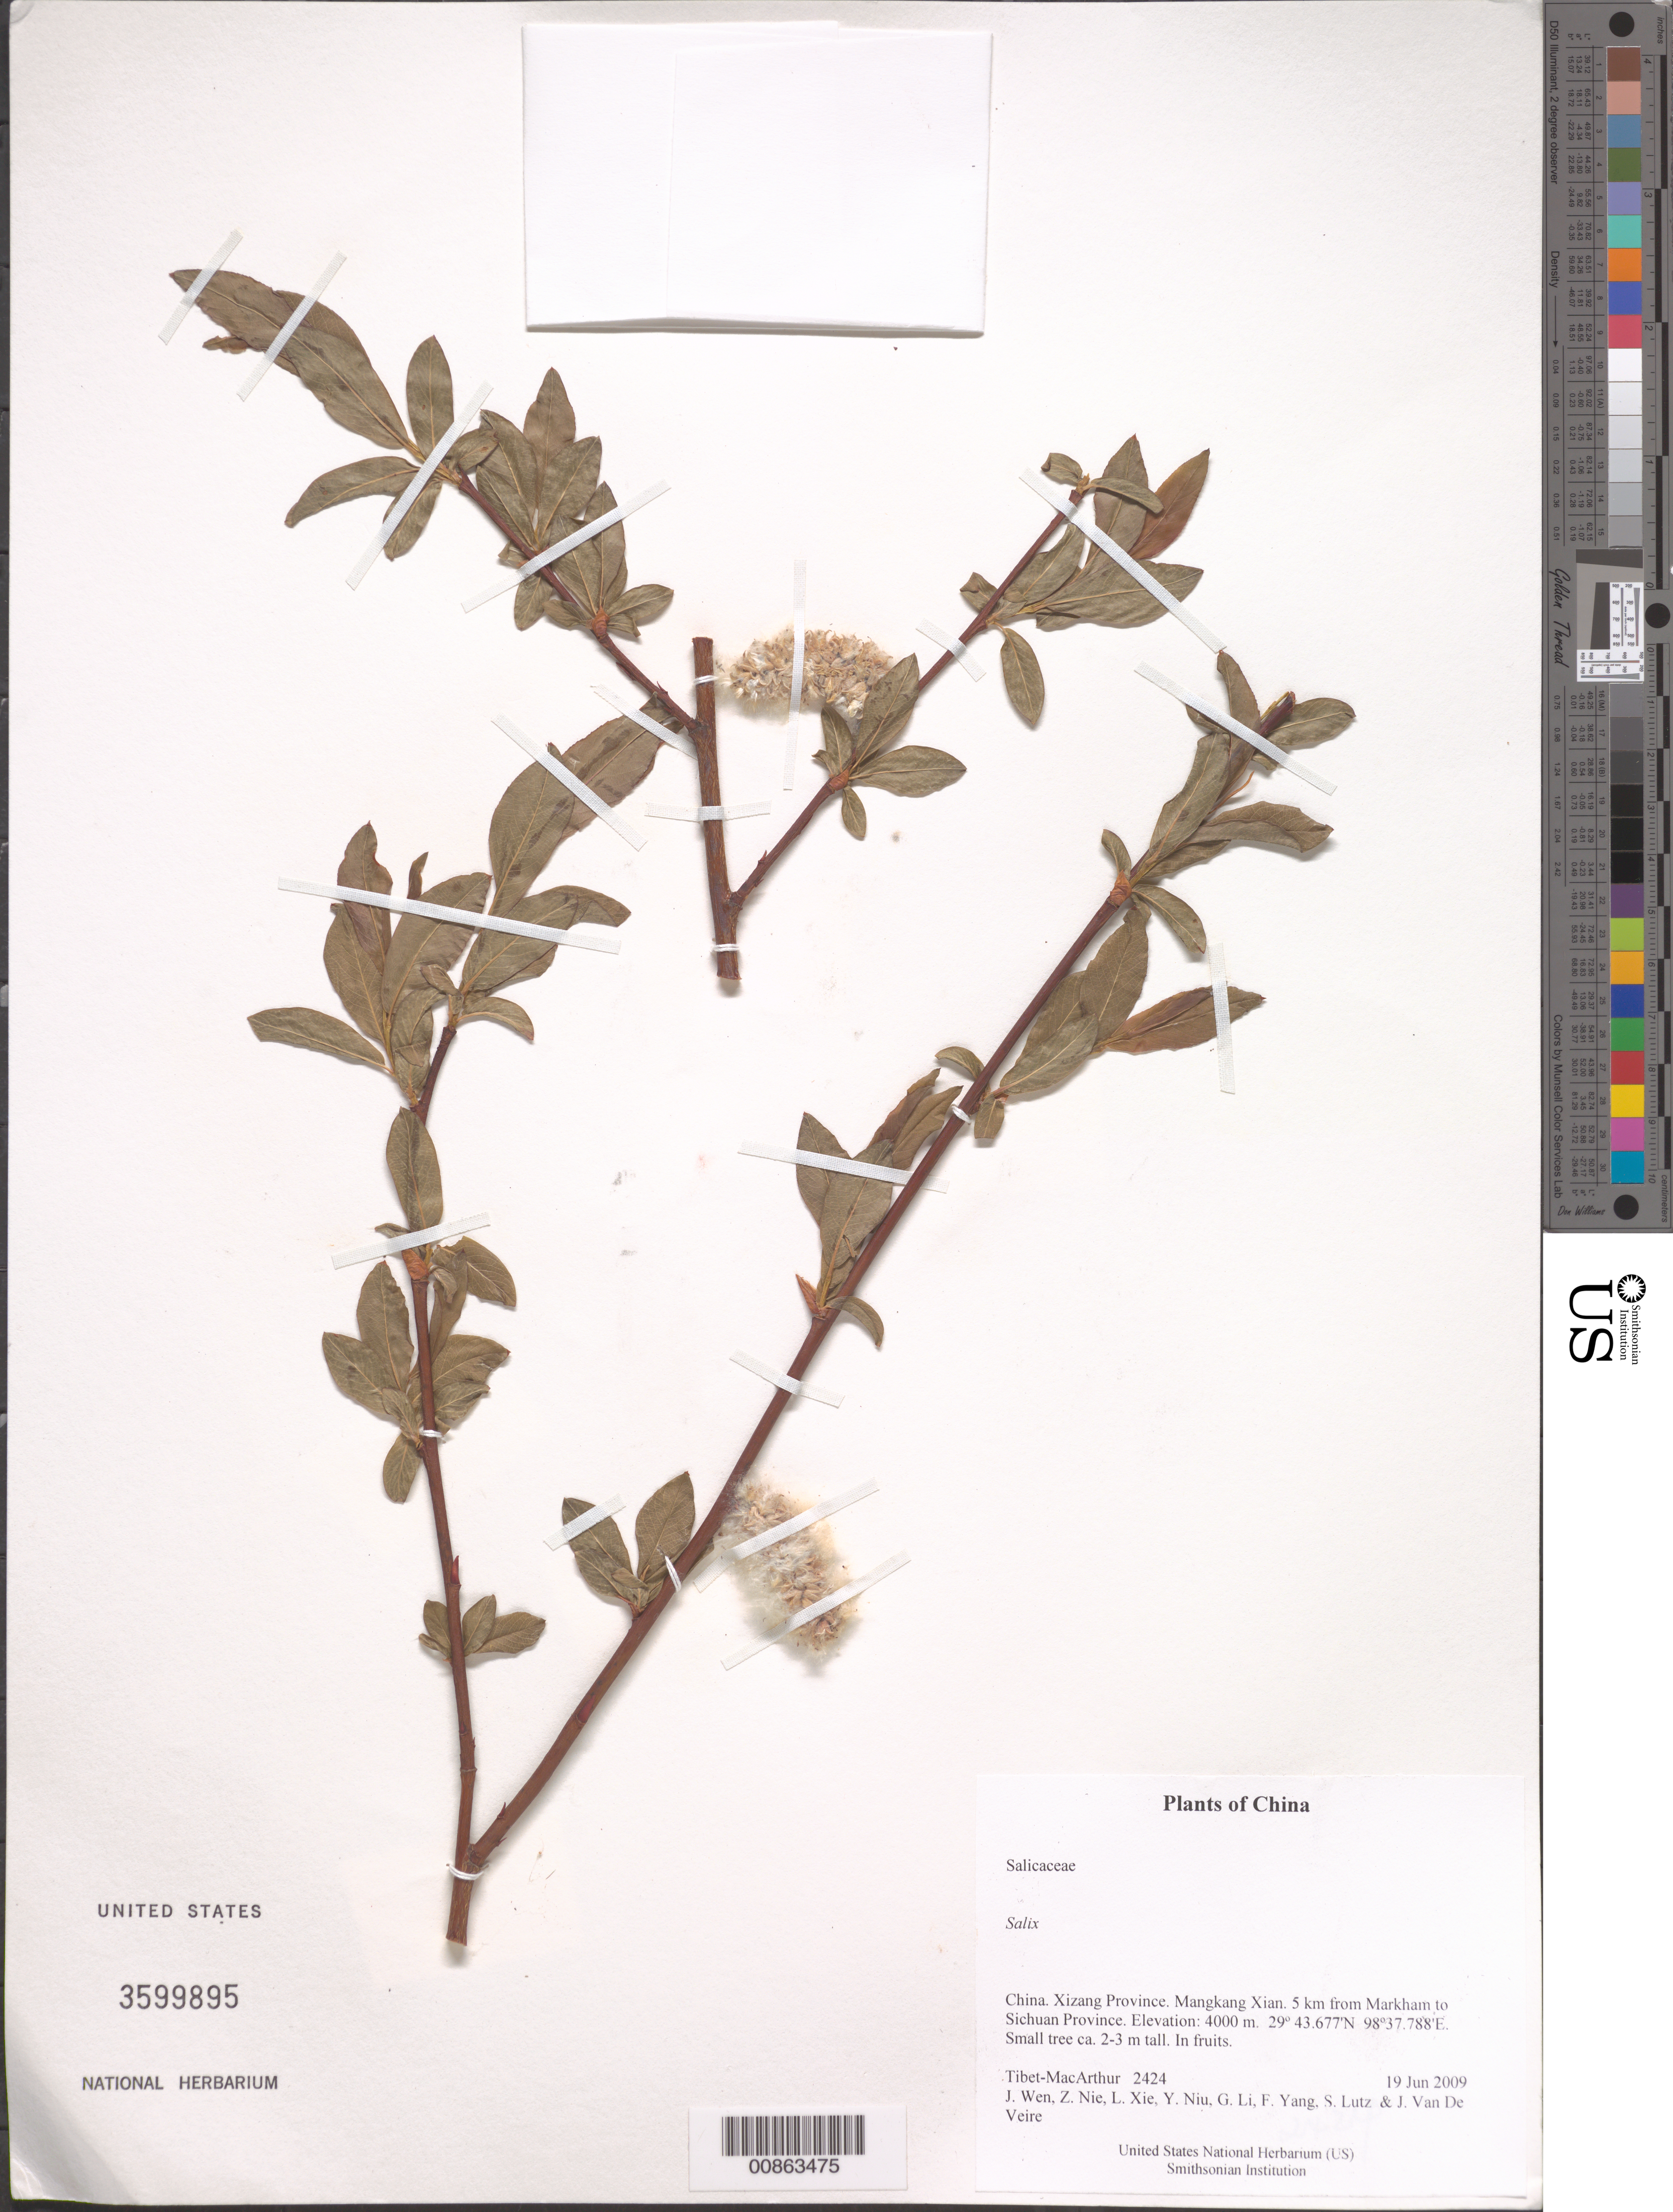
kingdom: Plantae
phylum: Tracheophyta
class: Magnoliopsida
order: Malpighiales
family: Salicaceae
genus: Salix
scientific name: Salix sp.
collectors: Tibet-MacArthur, J. Wen, Z. Nie, L. Xie, Y. Niu, G. Li, F. Yang, S. Lutz & J. Van De Veire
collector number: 2424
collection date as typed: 19 Jun 2009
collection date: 2009-06-19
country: China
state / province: Xizang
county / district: Mangkang Xian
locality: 5 km from Markham to Sichuan Province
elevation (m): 4000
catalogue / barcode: US 3599895